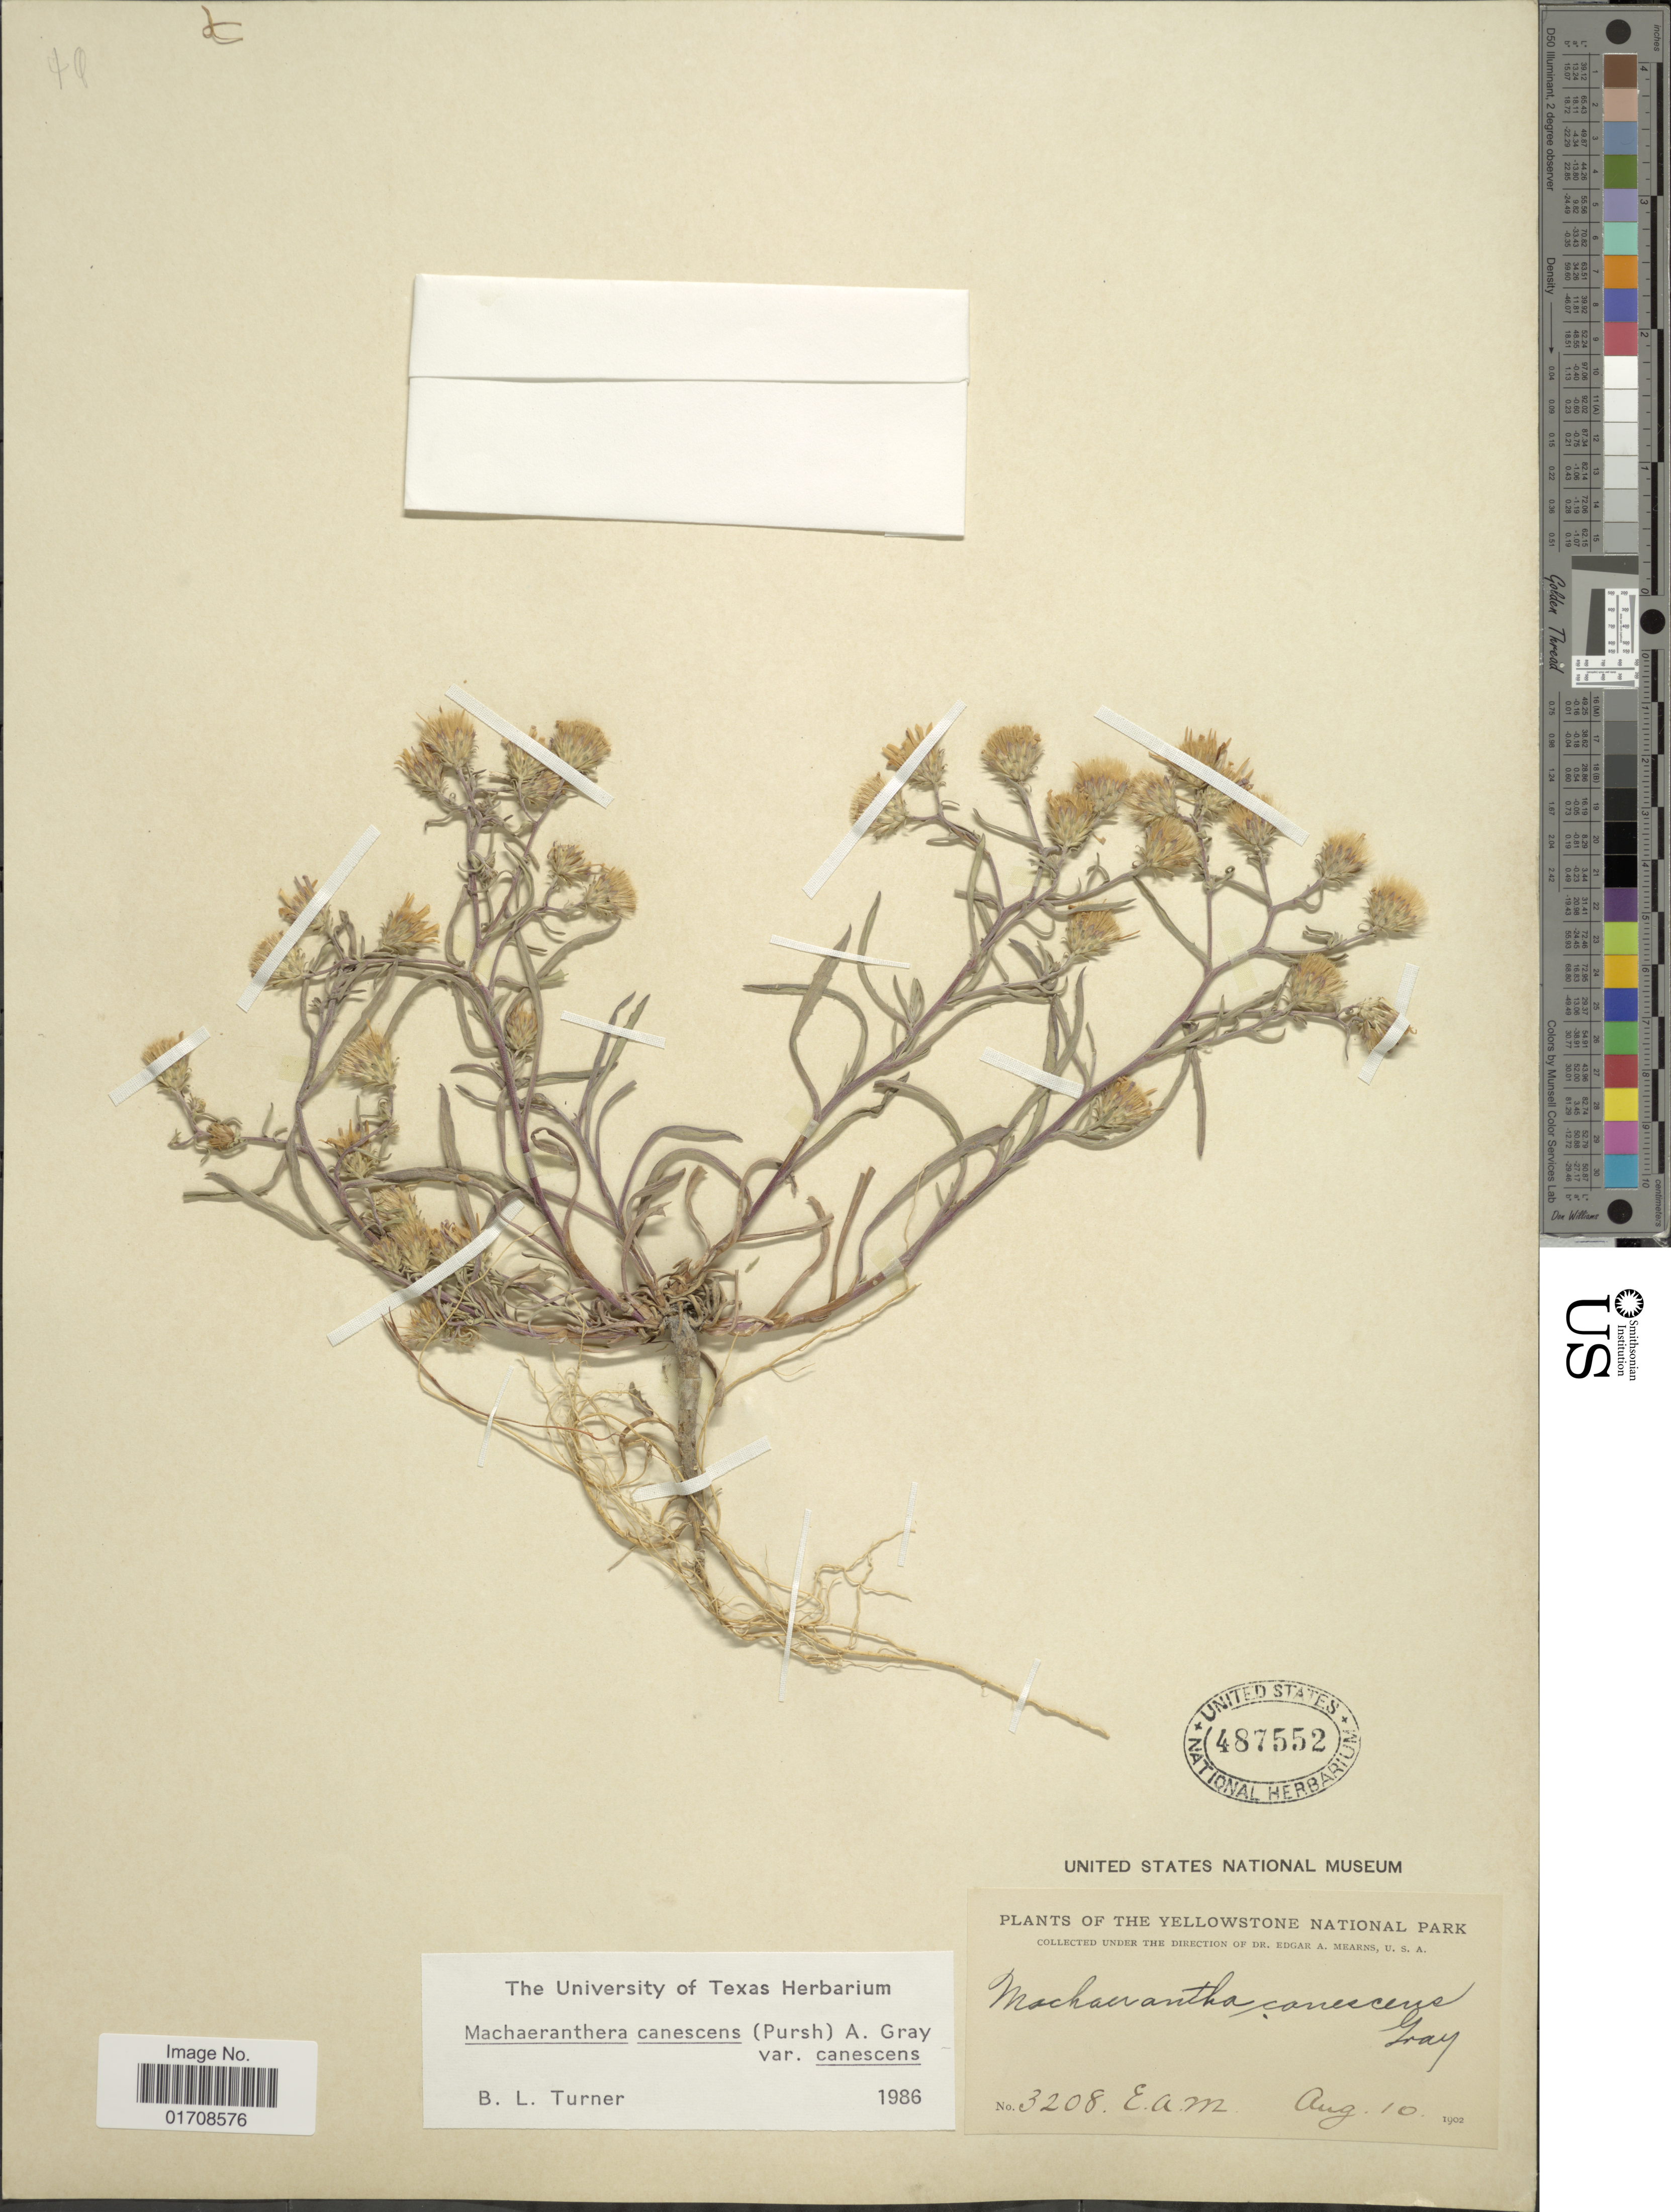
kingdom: Plantae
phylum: Tracheophyta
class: Magnoliopsida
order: Asterales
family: Asteraceae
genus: Machaeranthera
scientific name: Machaeranthera canescens var. canescens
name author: (Pursh) A. Gray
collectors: E. A. Mearns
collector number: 3208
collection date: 1902-08-10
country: United States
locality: Yellowstone National Park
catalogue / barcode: US 487552